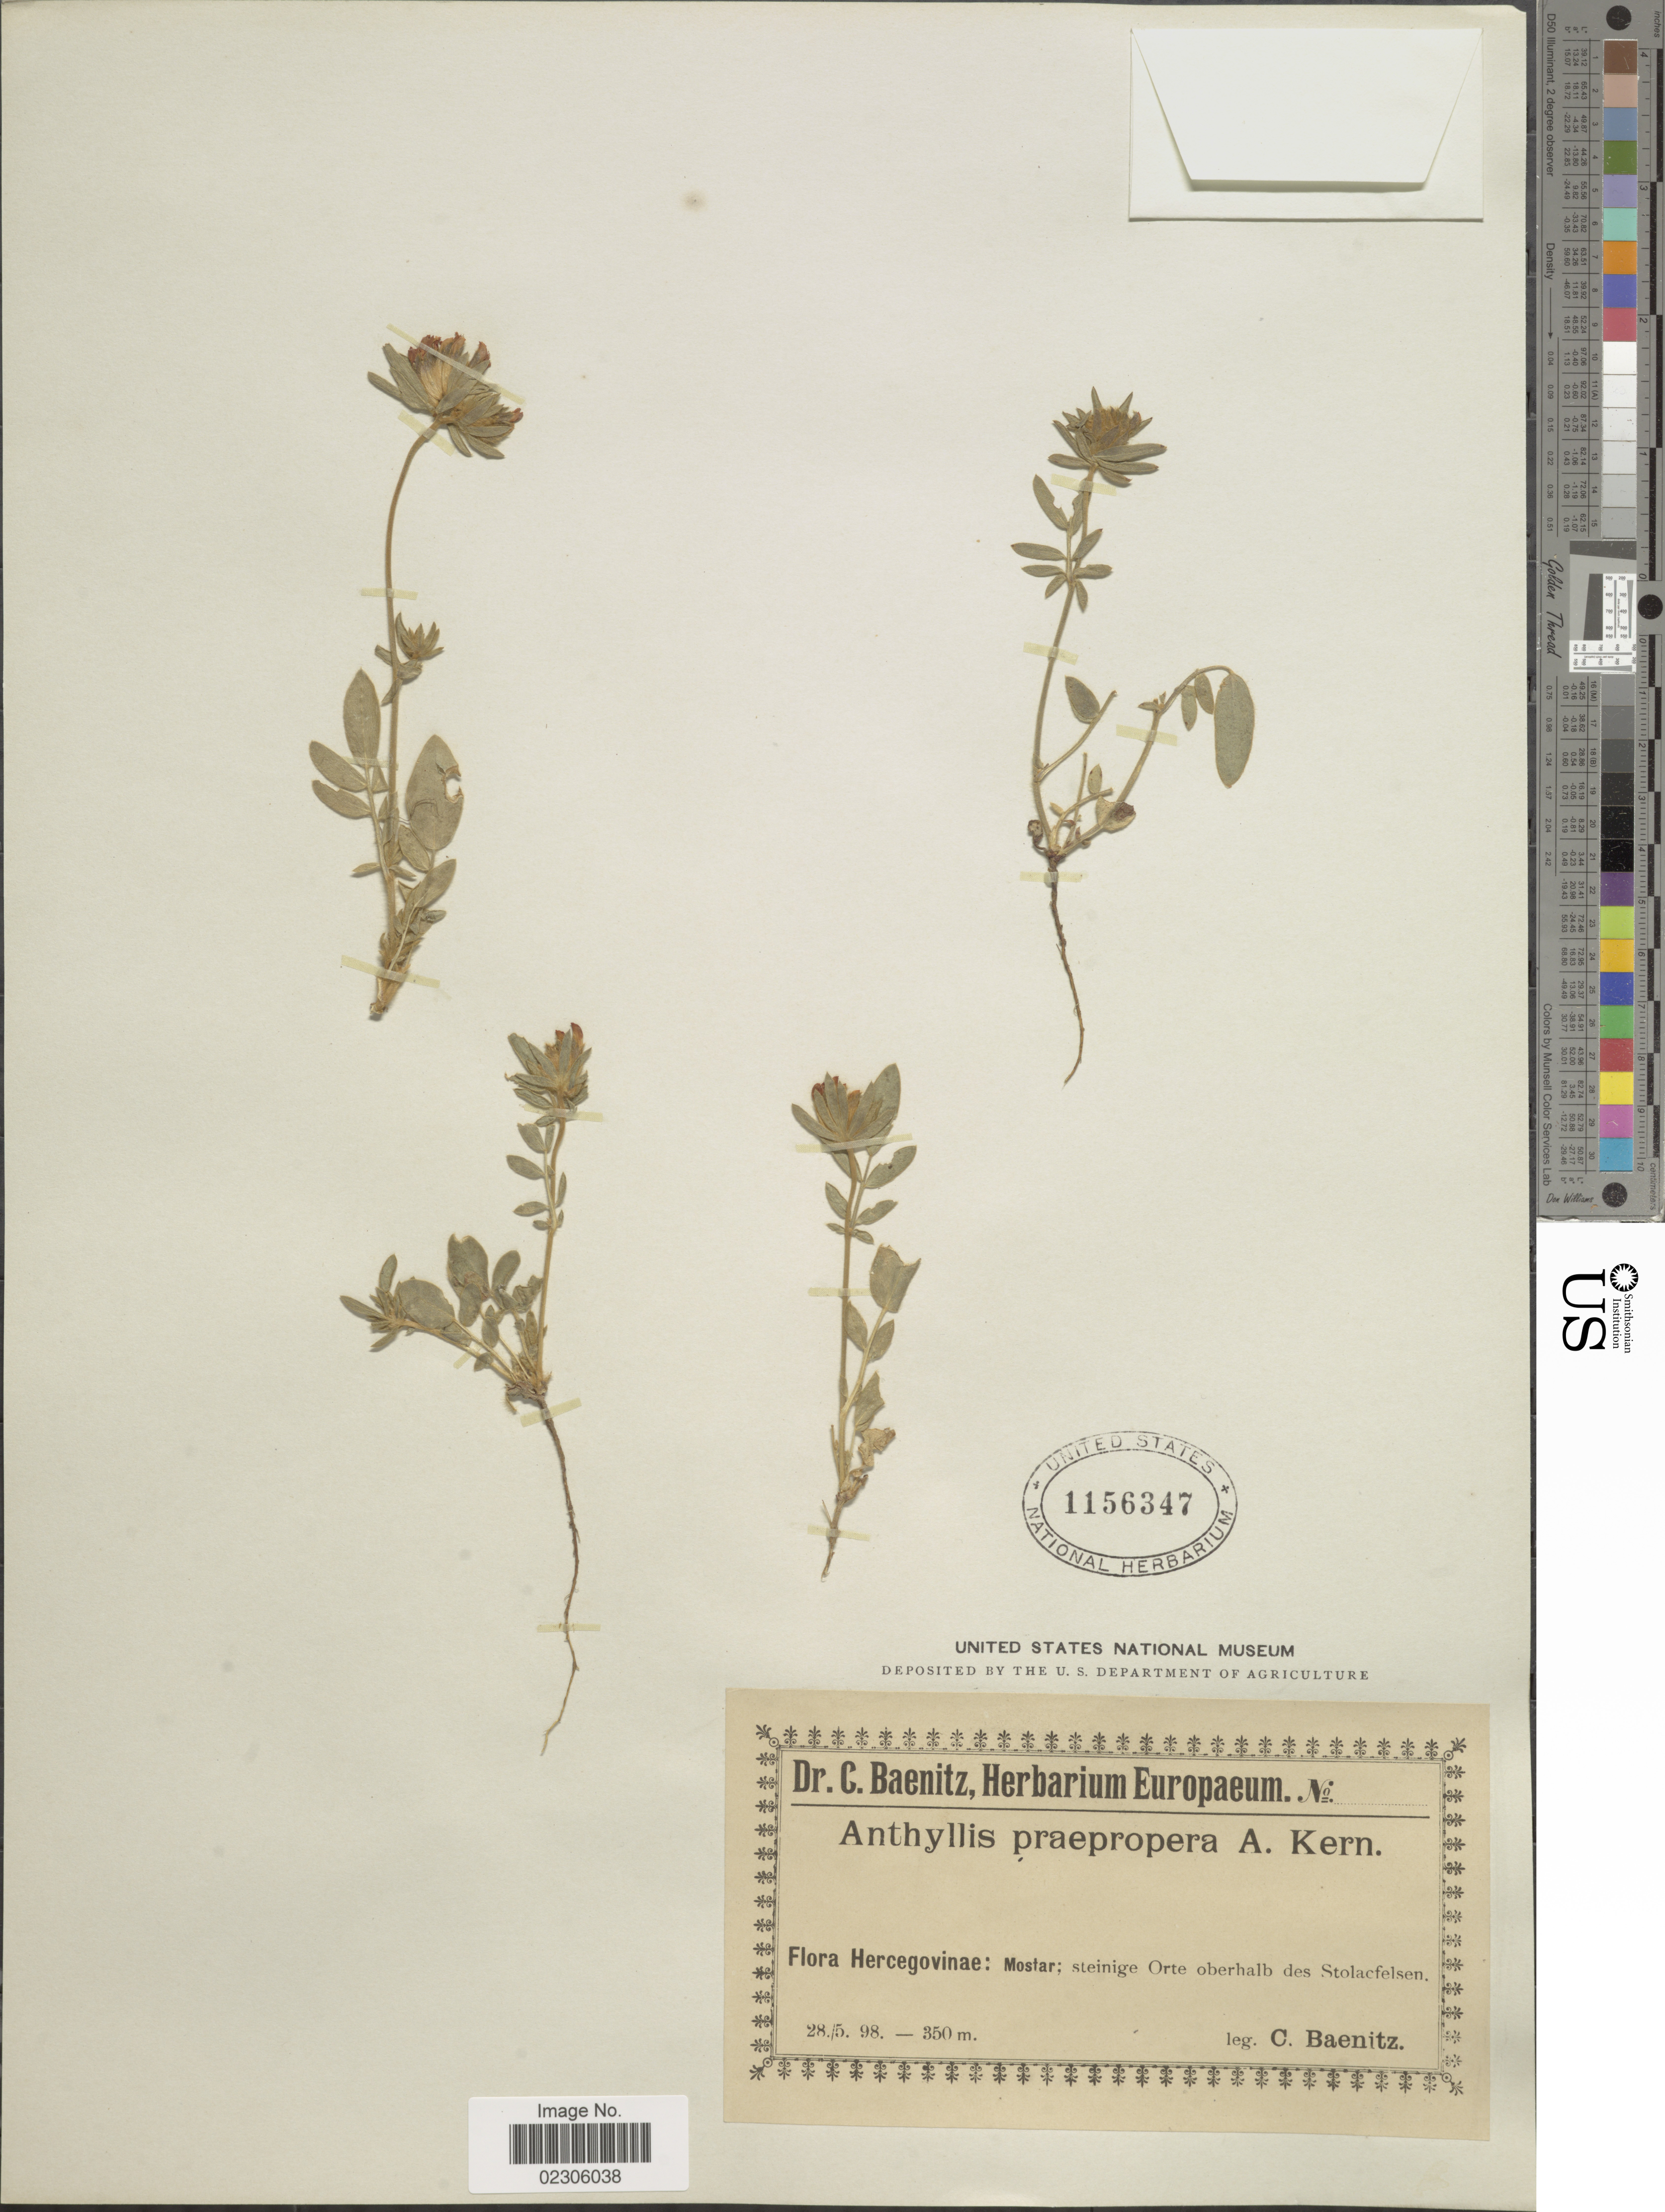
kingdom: Plantae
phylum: Tracheophyta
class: Magnoliopsida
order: Fabales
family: Fabaceae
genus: Anthyllis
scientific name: Anthyllis vulneraria subsp. praepropera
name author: Bornm.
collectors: C. G. Baenitz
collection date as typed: Transcribed d/m/y: 28/5/98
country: Bosnia and Herzegovina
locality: Hercegovinae, Mostar, steinige Orte oberhalb des Stolacfelsen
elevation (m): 350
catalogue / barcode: US 1156347